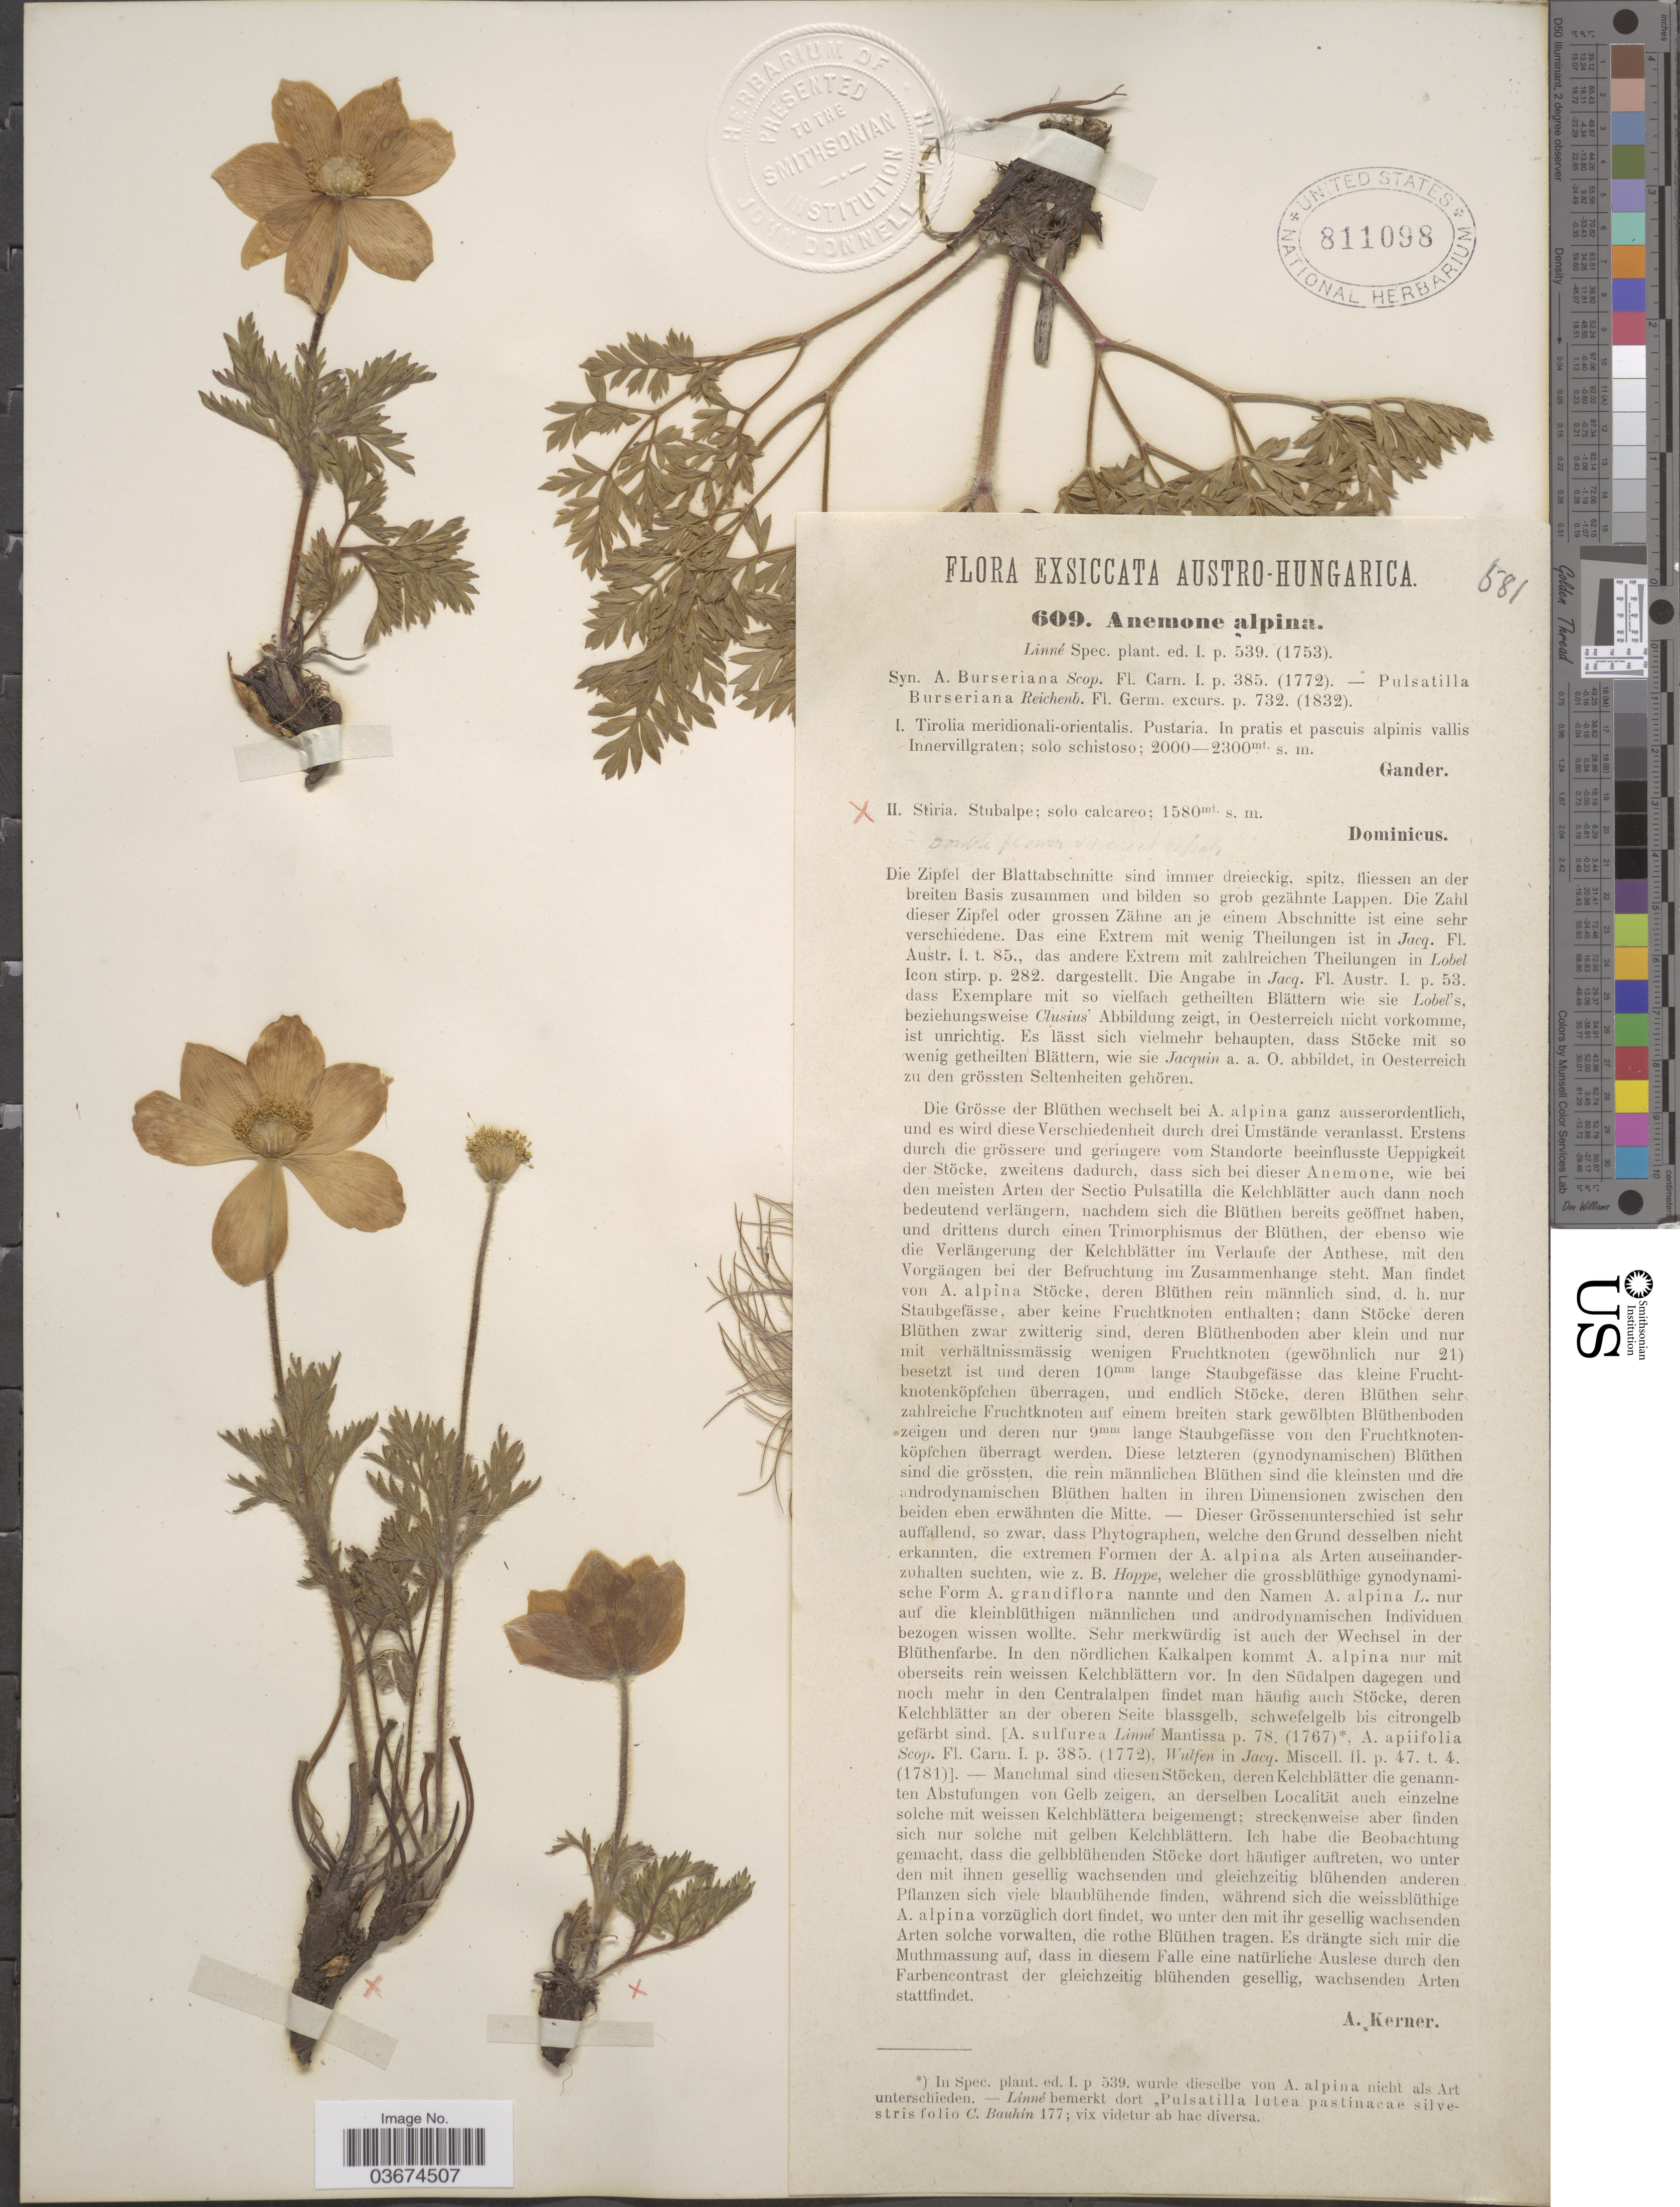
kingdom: Plantae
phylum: Tracheophyta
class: Magnoliopsida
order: Ranunculales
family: Ranunculaceae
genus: Pulsatilla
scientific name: Pulsatilla alpina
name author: Delarbre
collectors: Dominicus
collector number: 609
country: Austria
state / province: Steiermark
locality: Austro-Hungarica. Stiria. Stubalpe; solo calcareo.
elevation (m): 1580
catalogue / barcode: US 811098